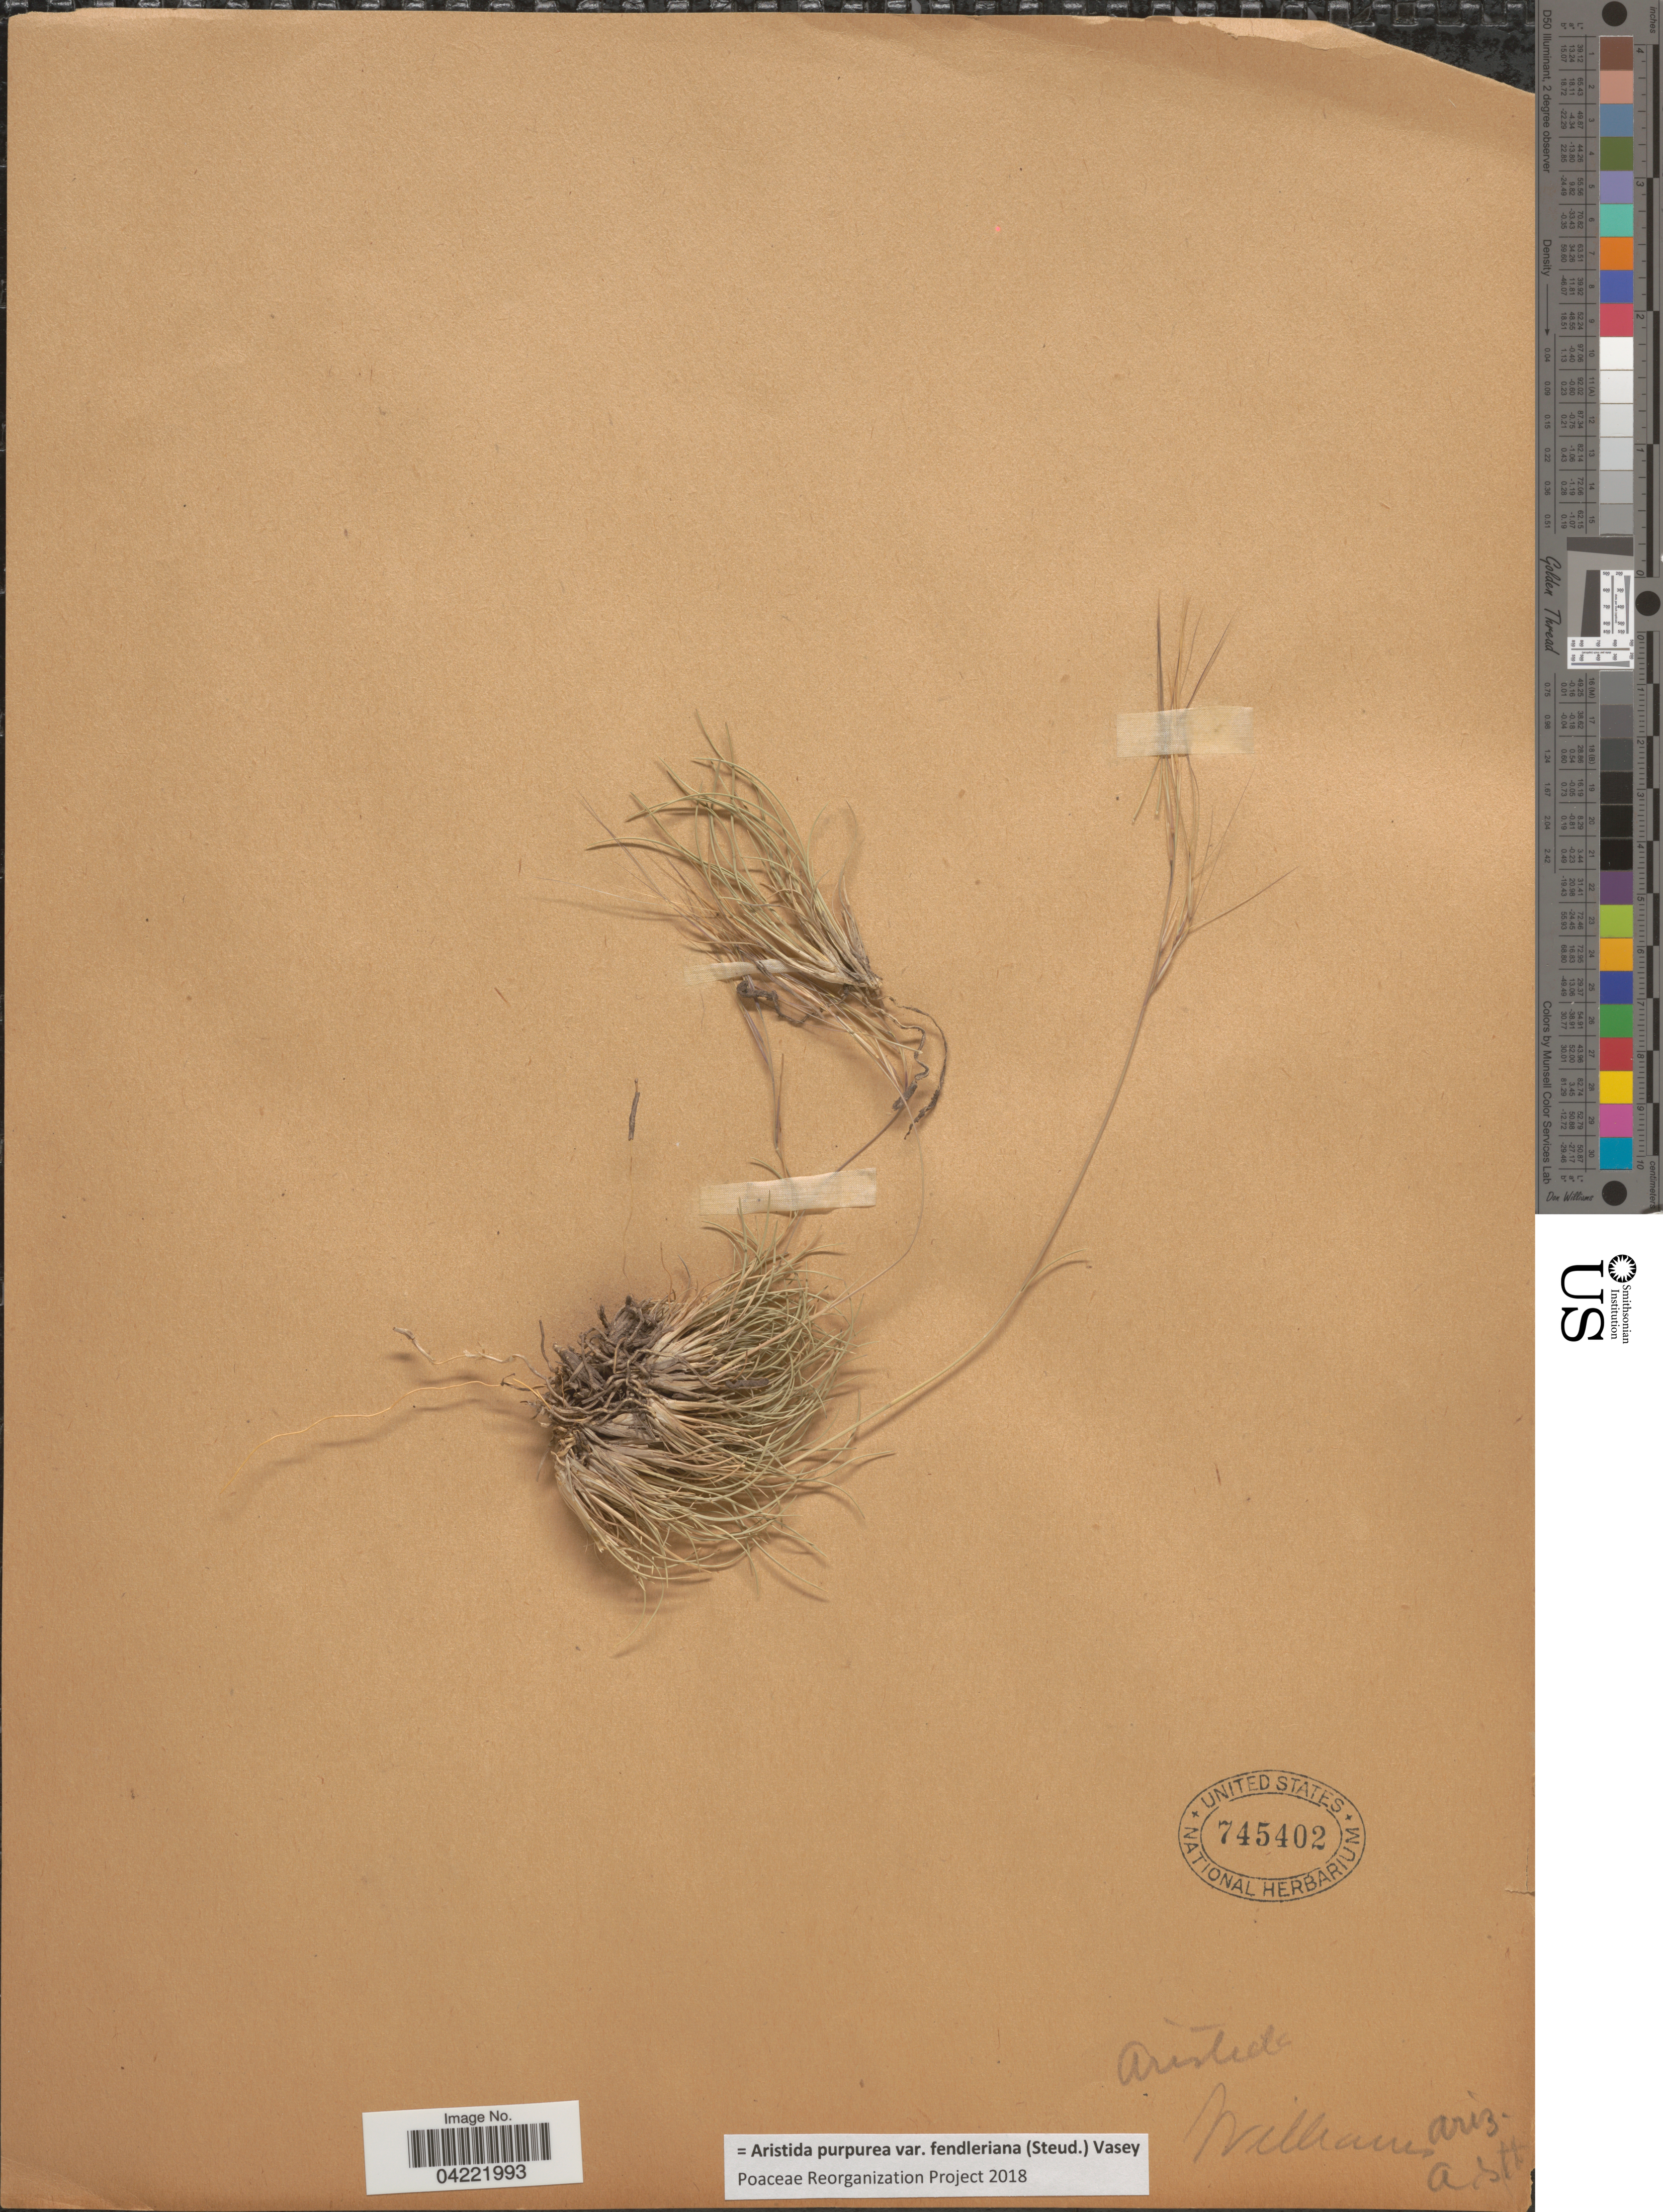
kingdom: Plantae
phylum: Tracheophyta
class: Liliopsida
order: Poales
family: Poaceae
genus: Aristida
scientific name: Aristida purpurea var. fendleriana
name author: (Steud.) Vasey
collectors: A. H.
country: United States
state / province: Arizona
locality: Williams.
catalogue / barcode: US 745402